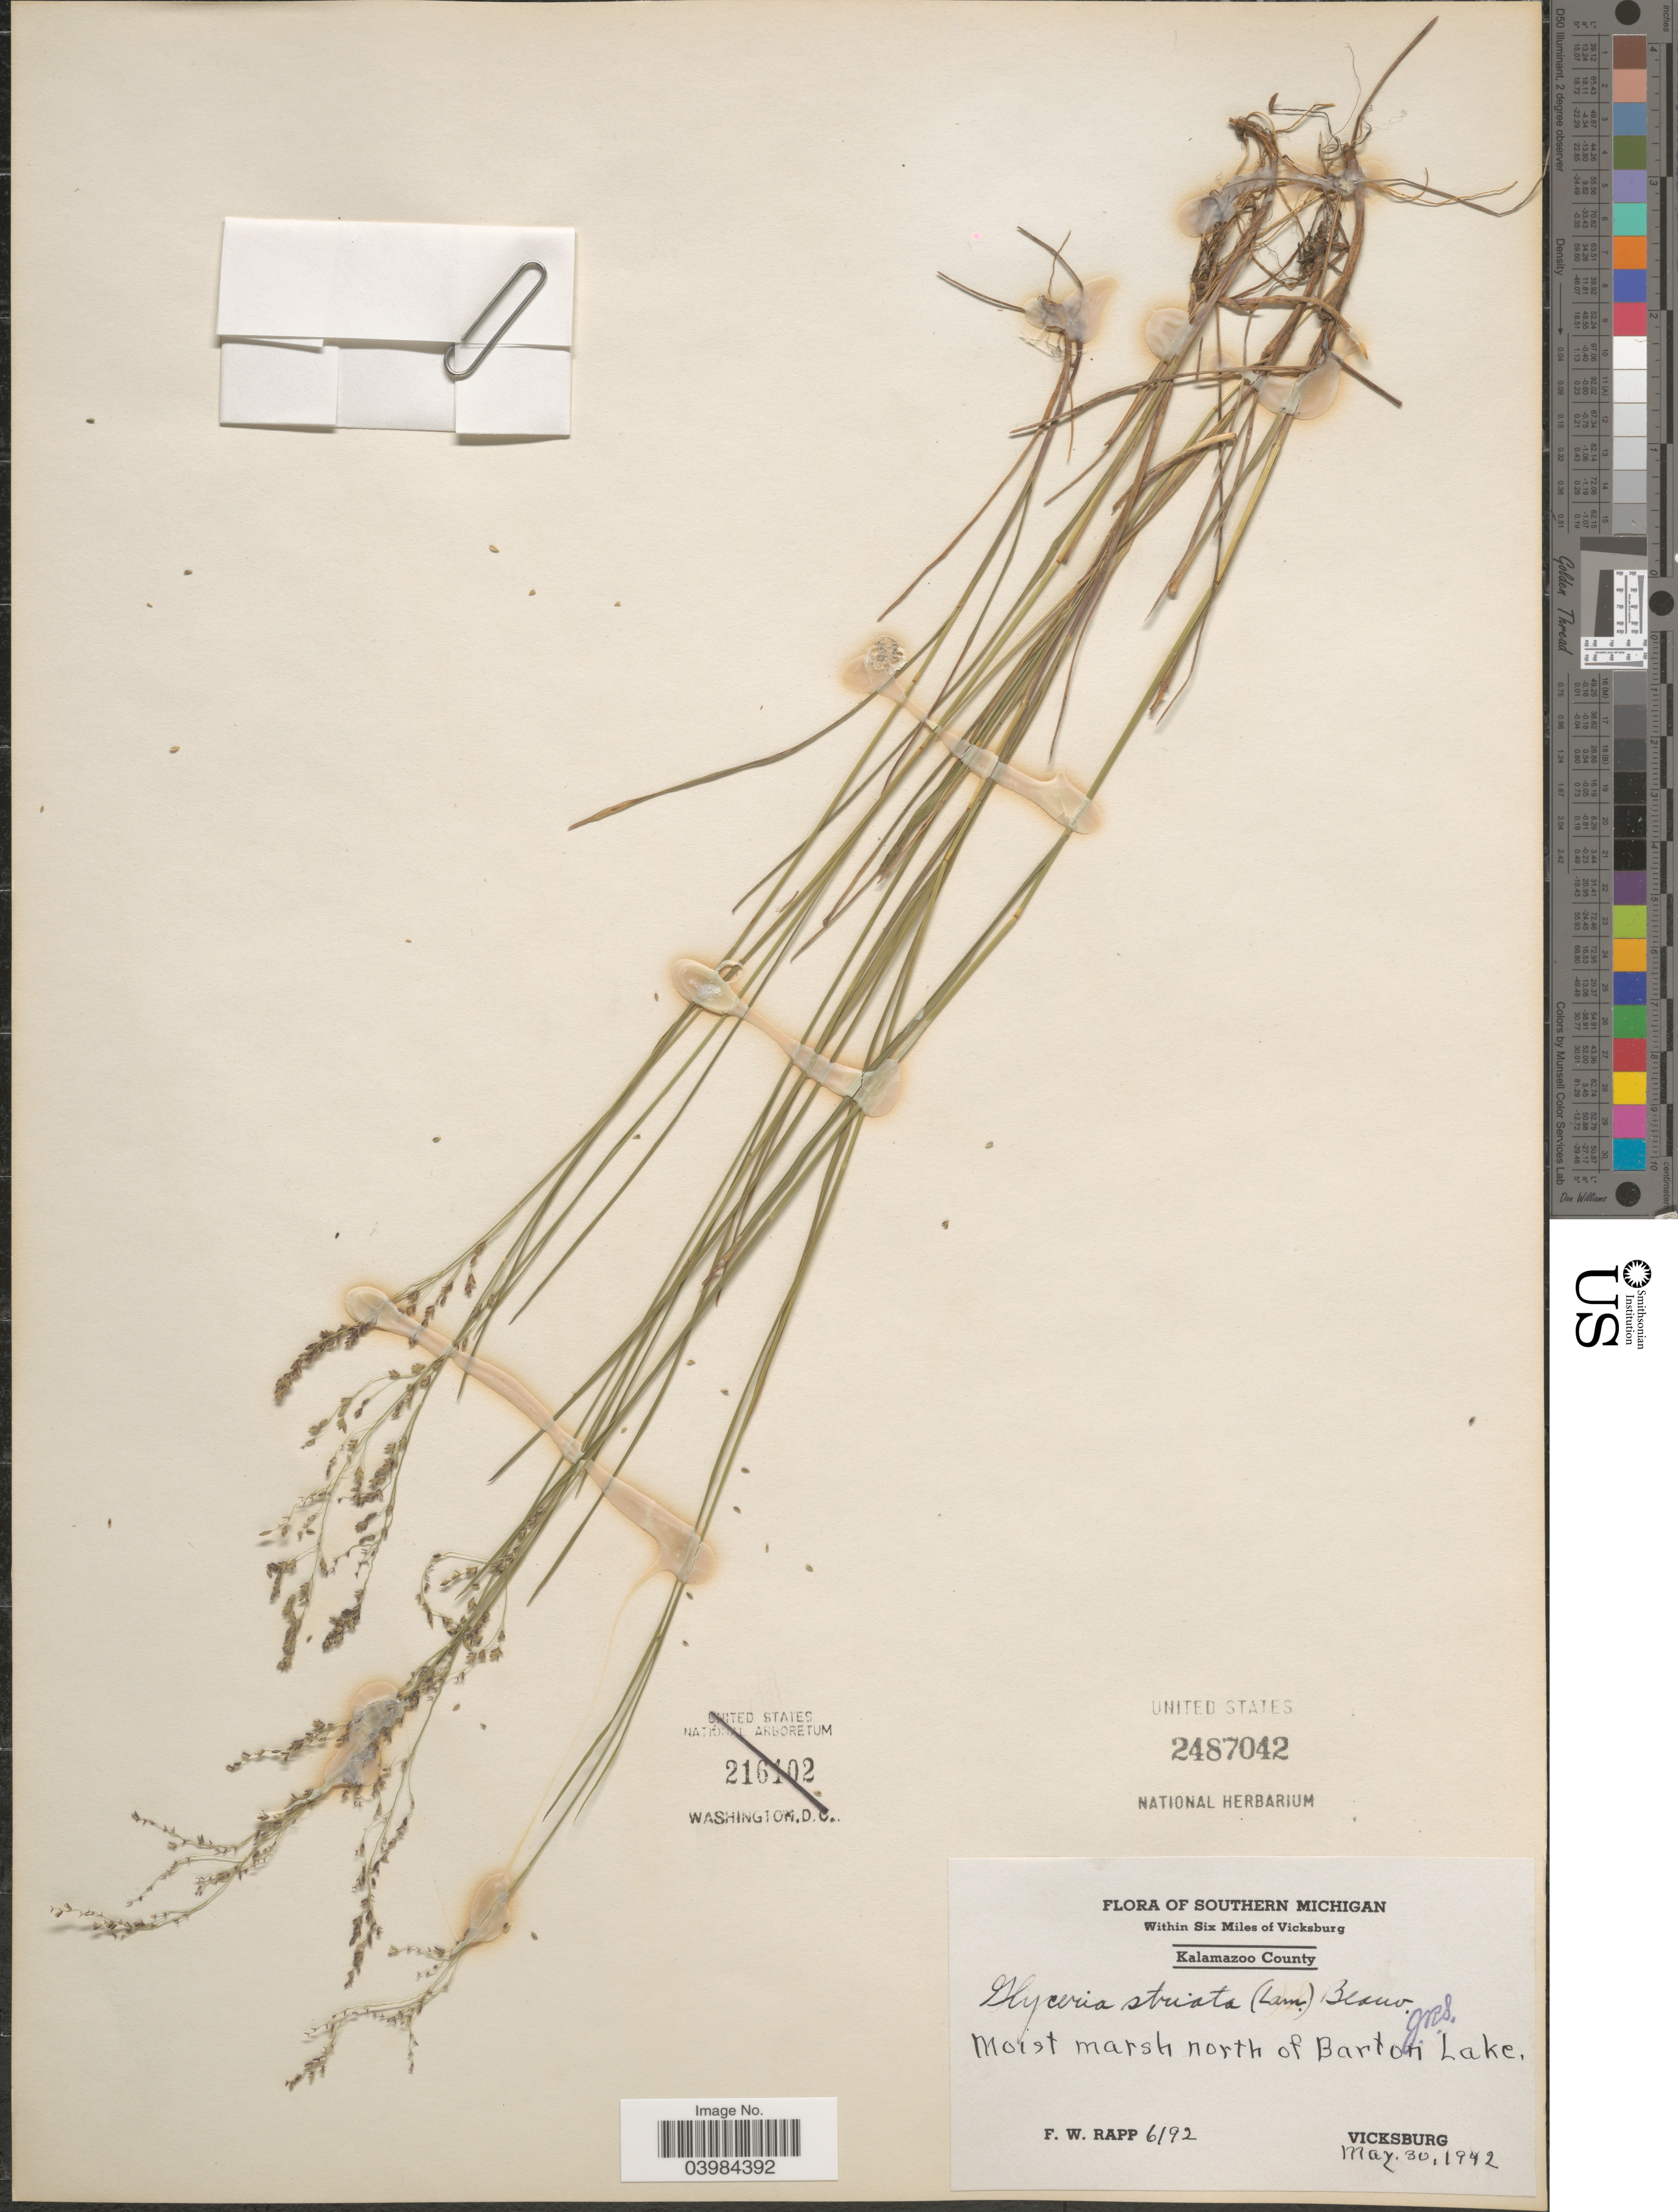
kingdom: Plantae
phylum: Tracheophyta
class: Liliopsida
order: Poales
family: Poaceae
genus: Glyceria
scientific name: Glyceria striata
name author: (Lam.) Hitchc.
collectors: F. Rapp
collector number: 6192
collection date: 1942-05-30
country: United States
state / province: Michigan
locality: Southern Michigan. Within Six Miles of Vicksburg. Kalamazoo County. North of Barton Lake, Vicksburg.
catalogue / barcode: US 2487042